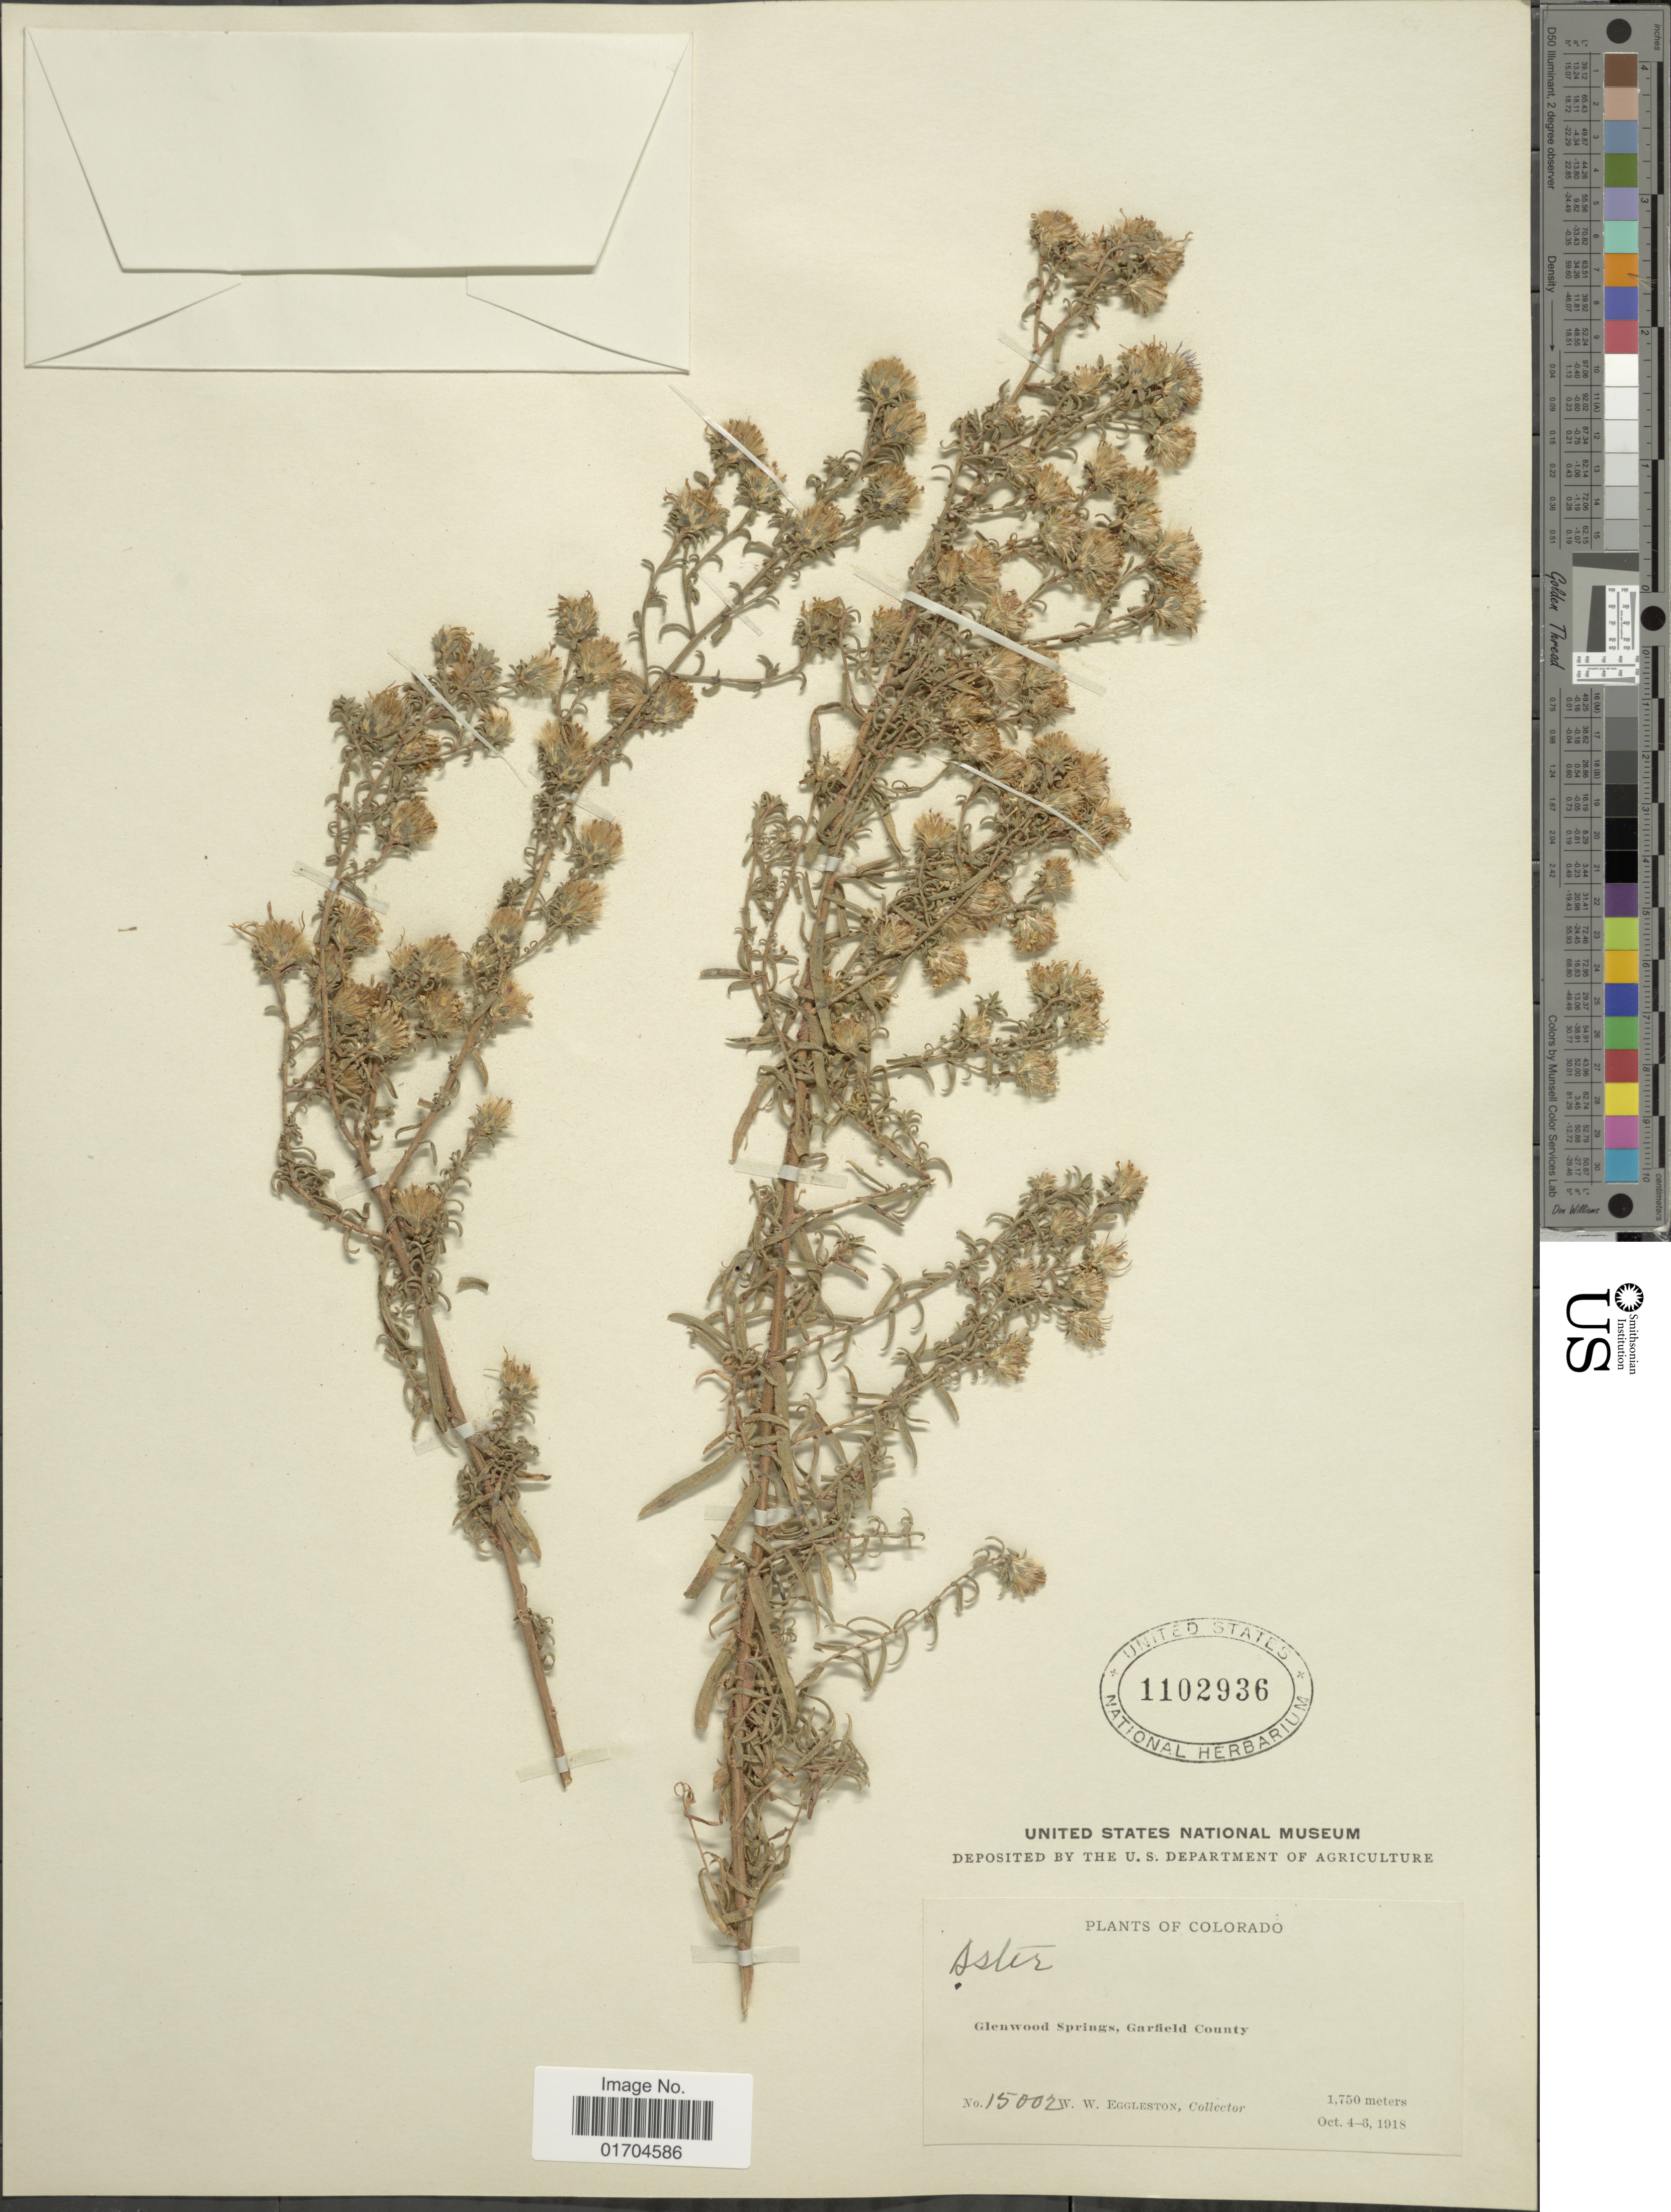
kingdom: Plantae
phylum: Tracheophyta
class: Magnoliopsida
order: Asterales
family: Asteraceae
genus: Symphyotrichum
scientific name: Symphyotrichum sp.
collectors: W. W. Eggleston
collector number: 15002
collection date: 1918-10-04/1918-10-06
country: United States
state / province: Colorado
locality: Glenwood Springs, Garfield County.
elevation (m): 1750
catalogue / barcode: US 1102936